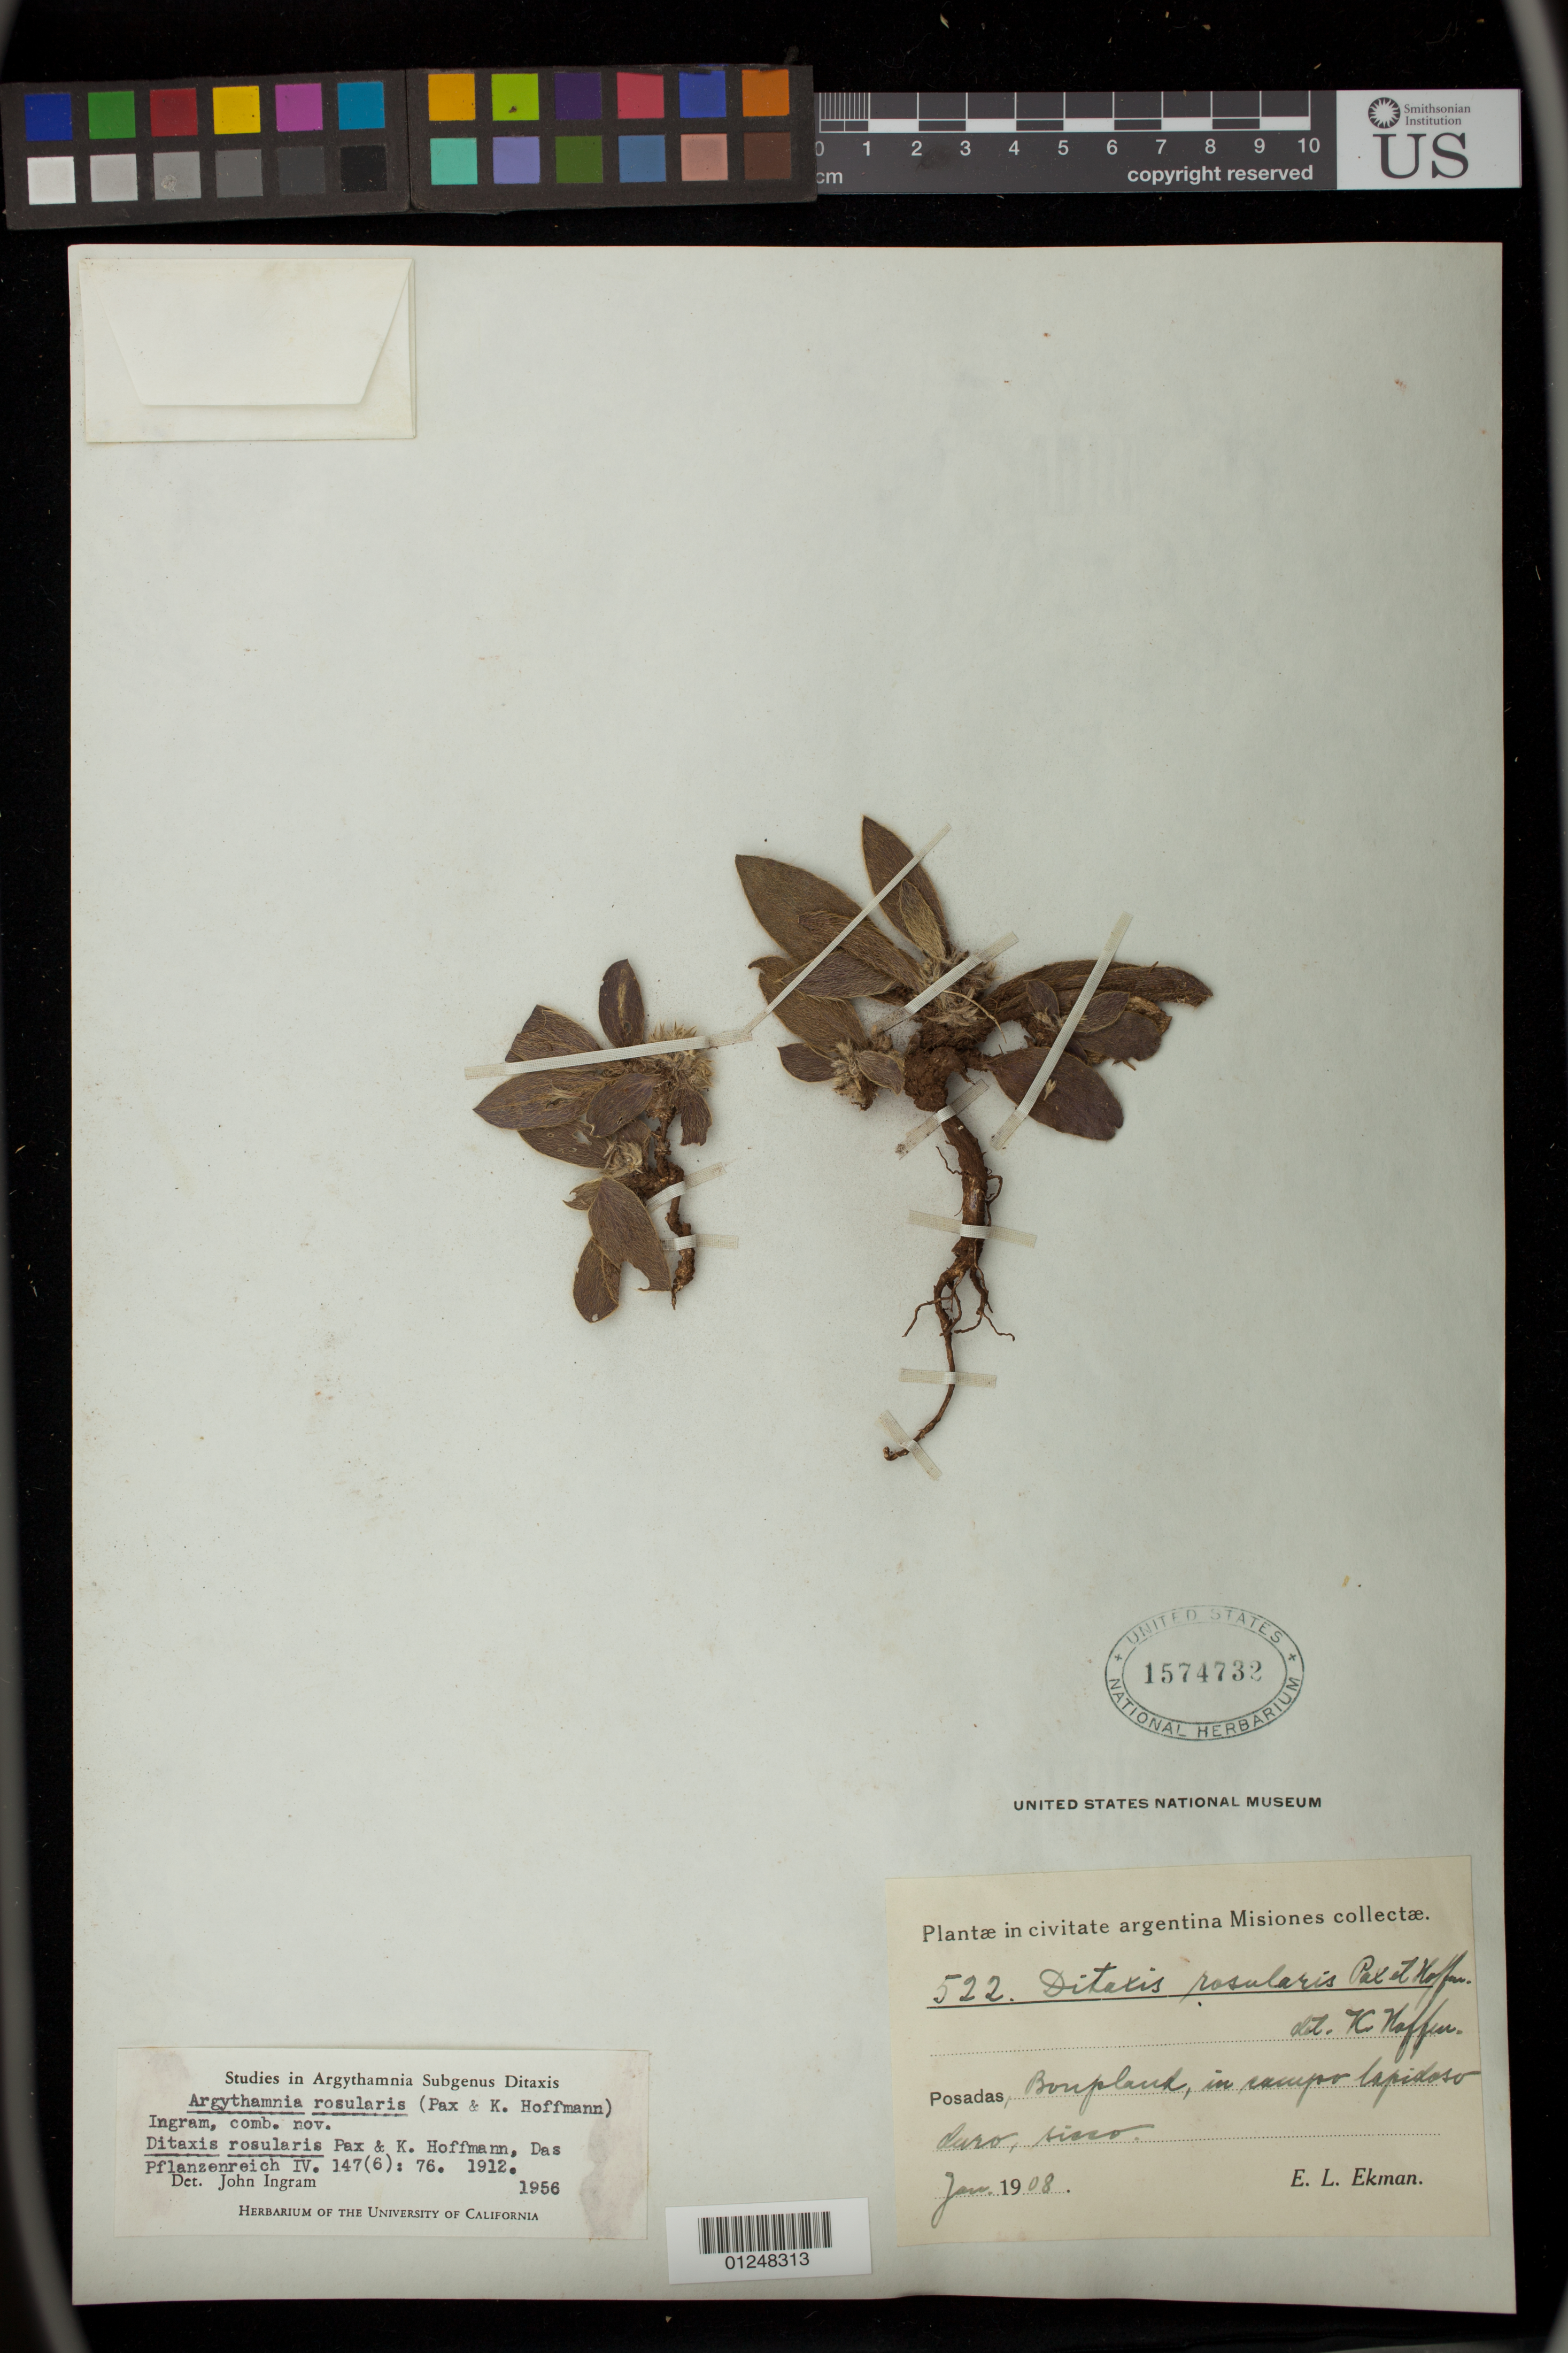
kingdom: Plantae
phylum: Tracheophyta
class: Magnoliopsida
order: Malpighiales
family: Euphorbiaceae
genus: Argythamnia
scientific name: Argythamnia rosularis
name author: (Pax & K. Hoffm.) J.W. Ingram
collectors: E. L. Ekman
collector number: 522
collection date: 1908-01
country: Argentina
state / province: Corrientes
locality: Bonpland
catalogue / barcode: US 1574732